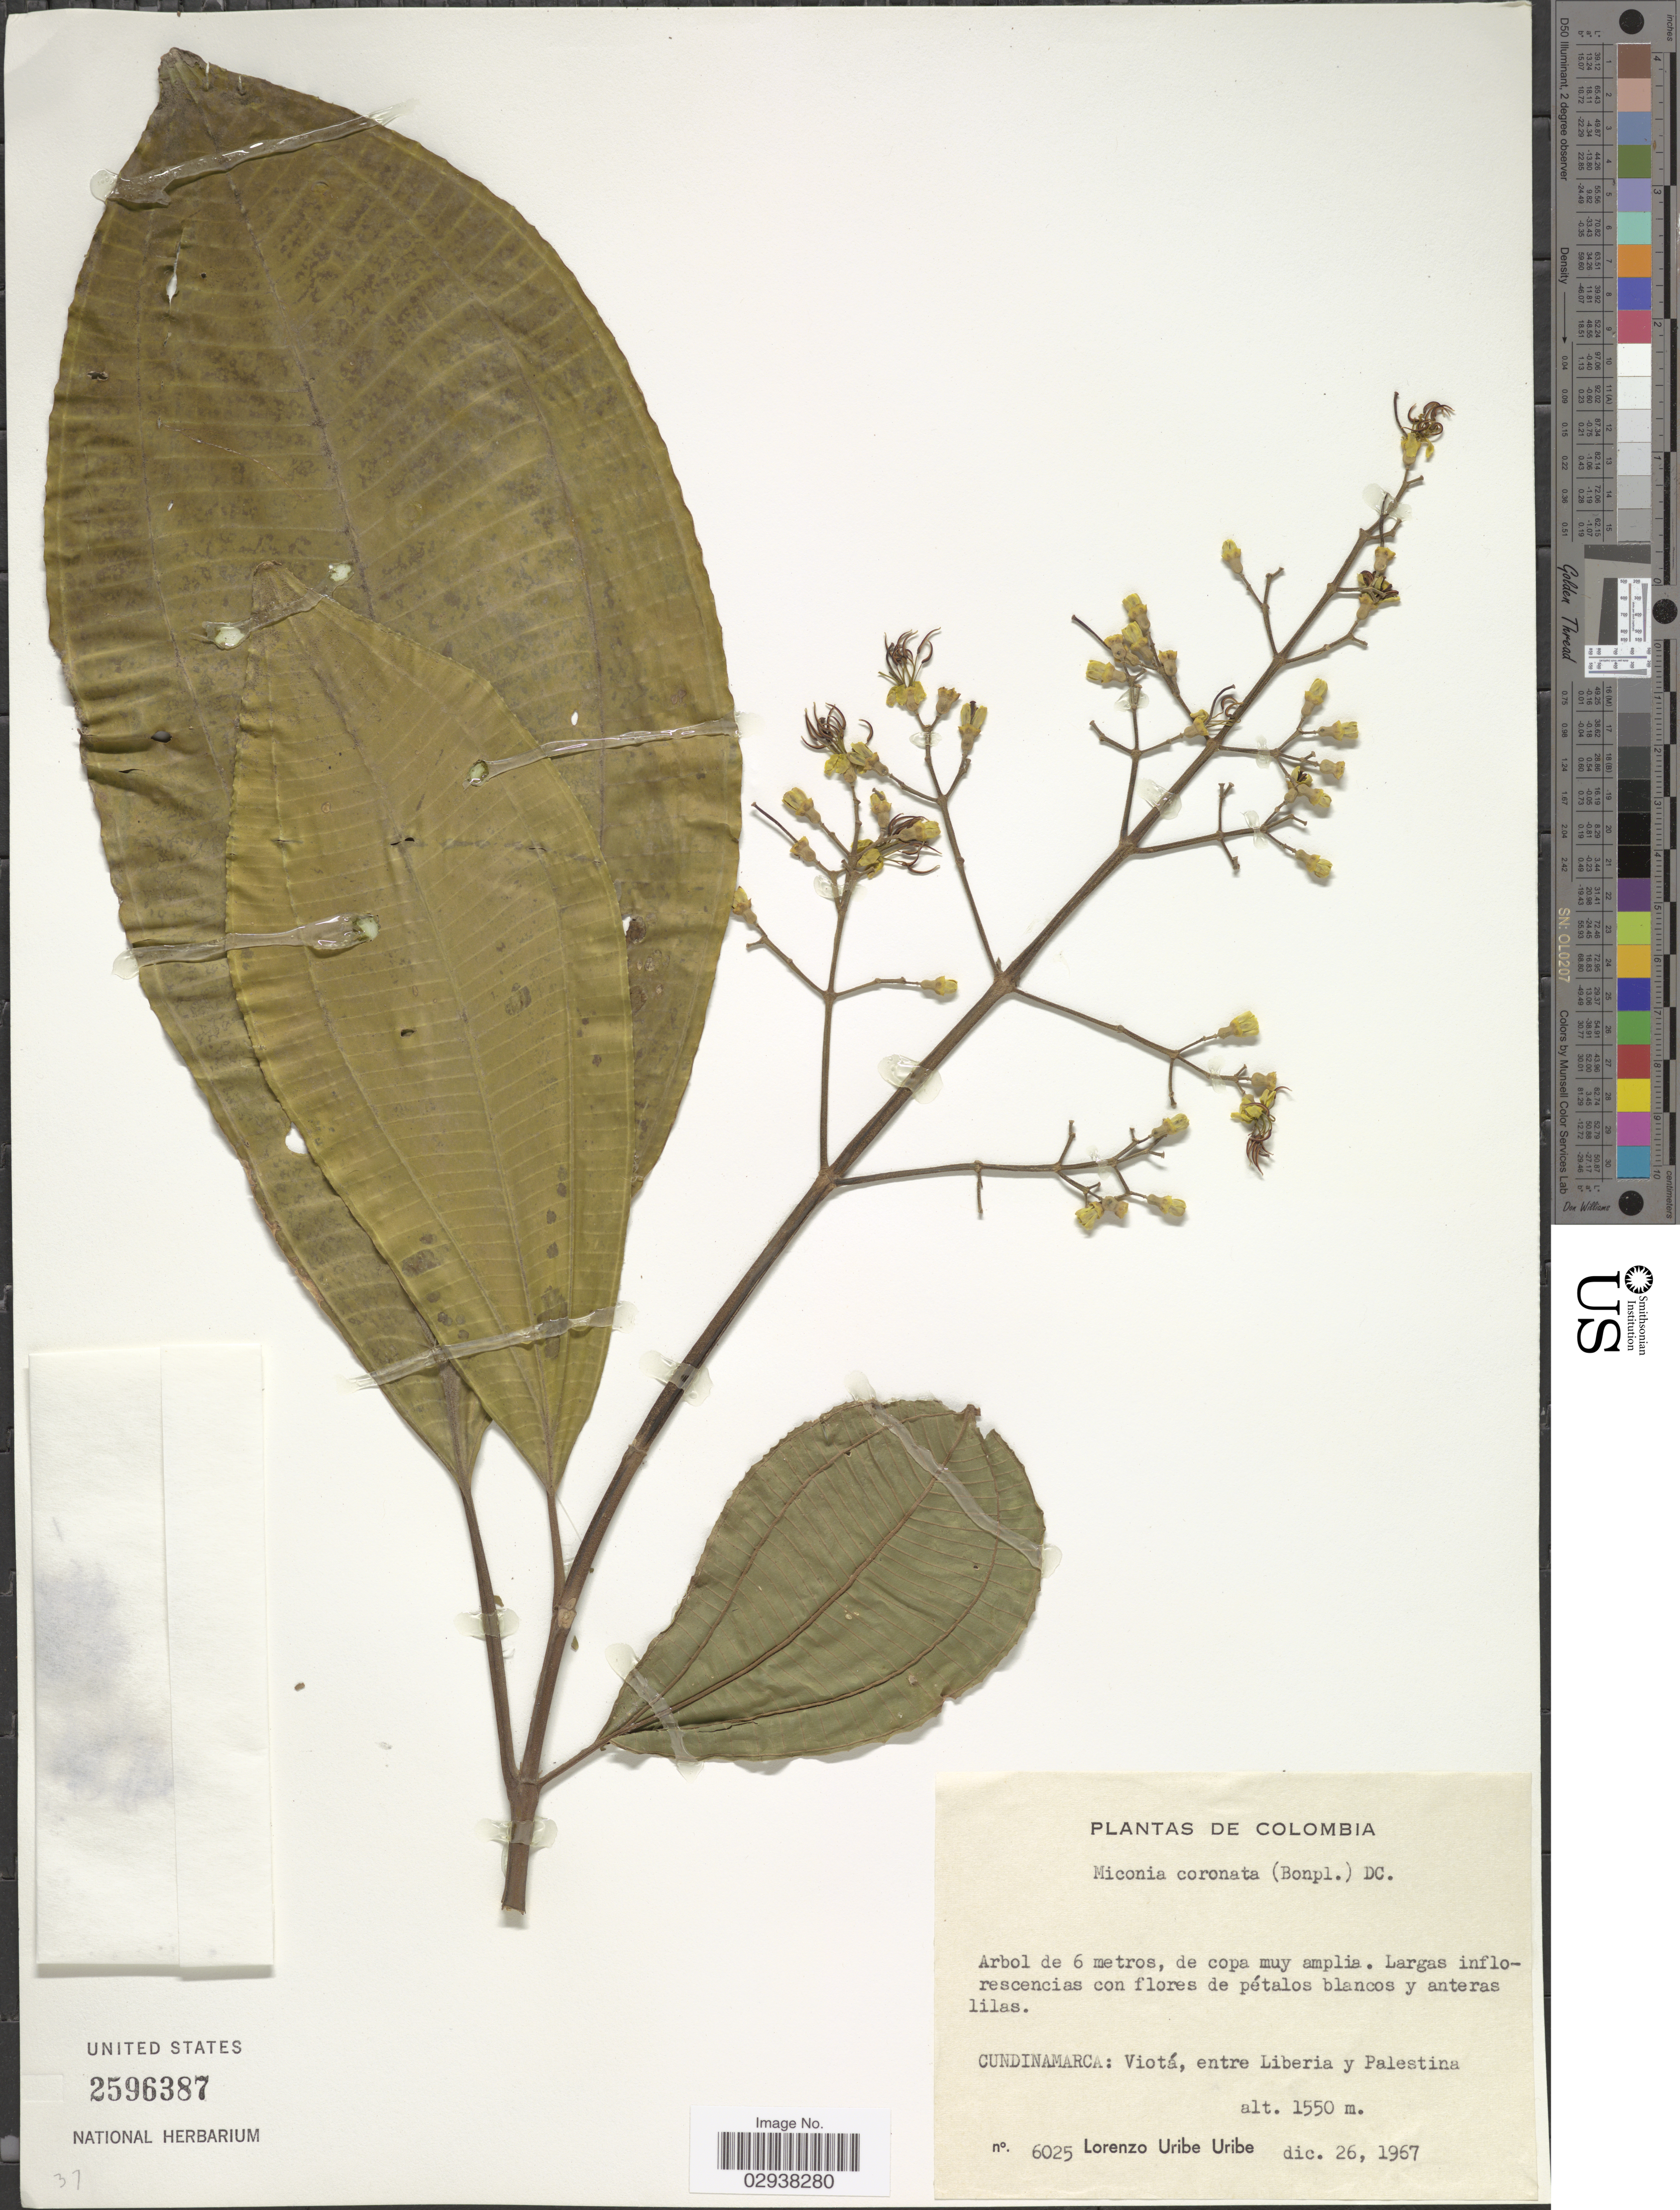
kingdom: Plantae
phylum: Tracheophyta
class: Magnoliopsida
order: Myrtales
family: Melastomataceae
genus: Miconia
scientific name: Miconia coronata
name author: (Bonpl.) DC.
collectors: L. Uribe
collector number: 6025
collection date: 1967-12-26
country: Colombia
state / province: Cundinamarca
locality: Viotá, entre Liberia y Palestina.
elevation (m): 1550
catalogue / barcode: US 2596387